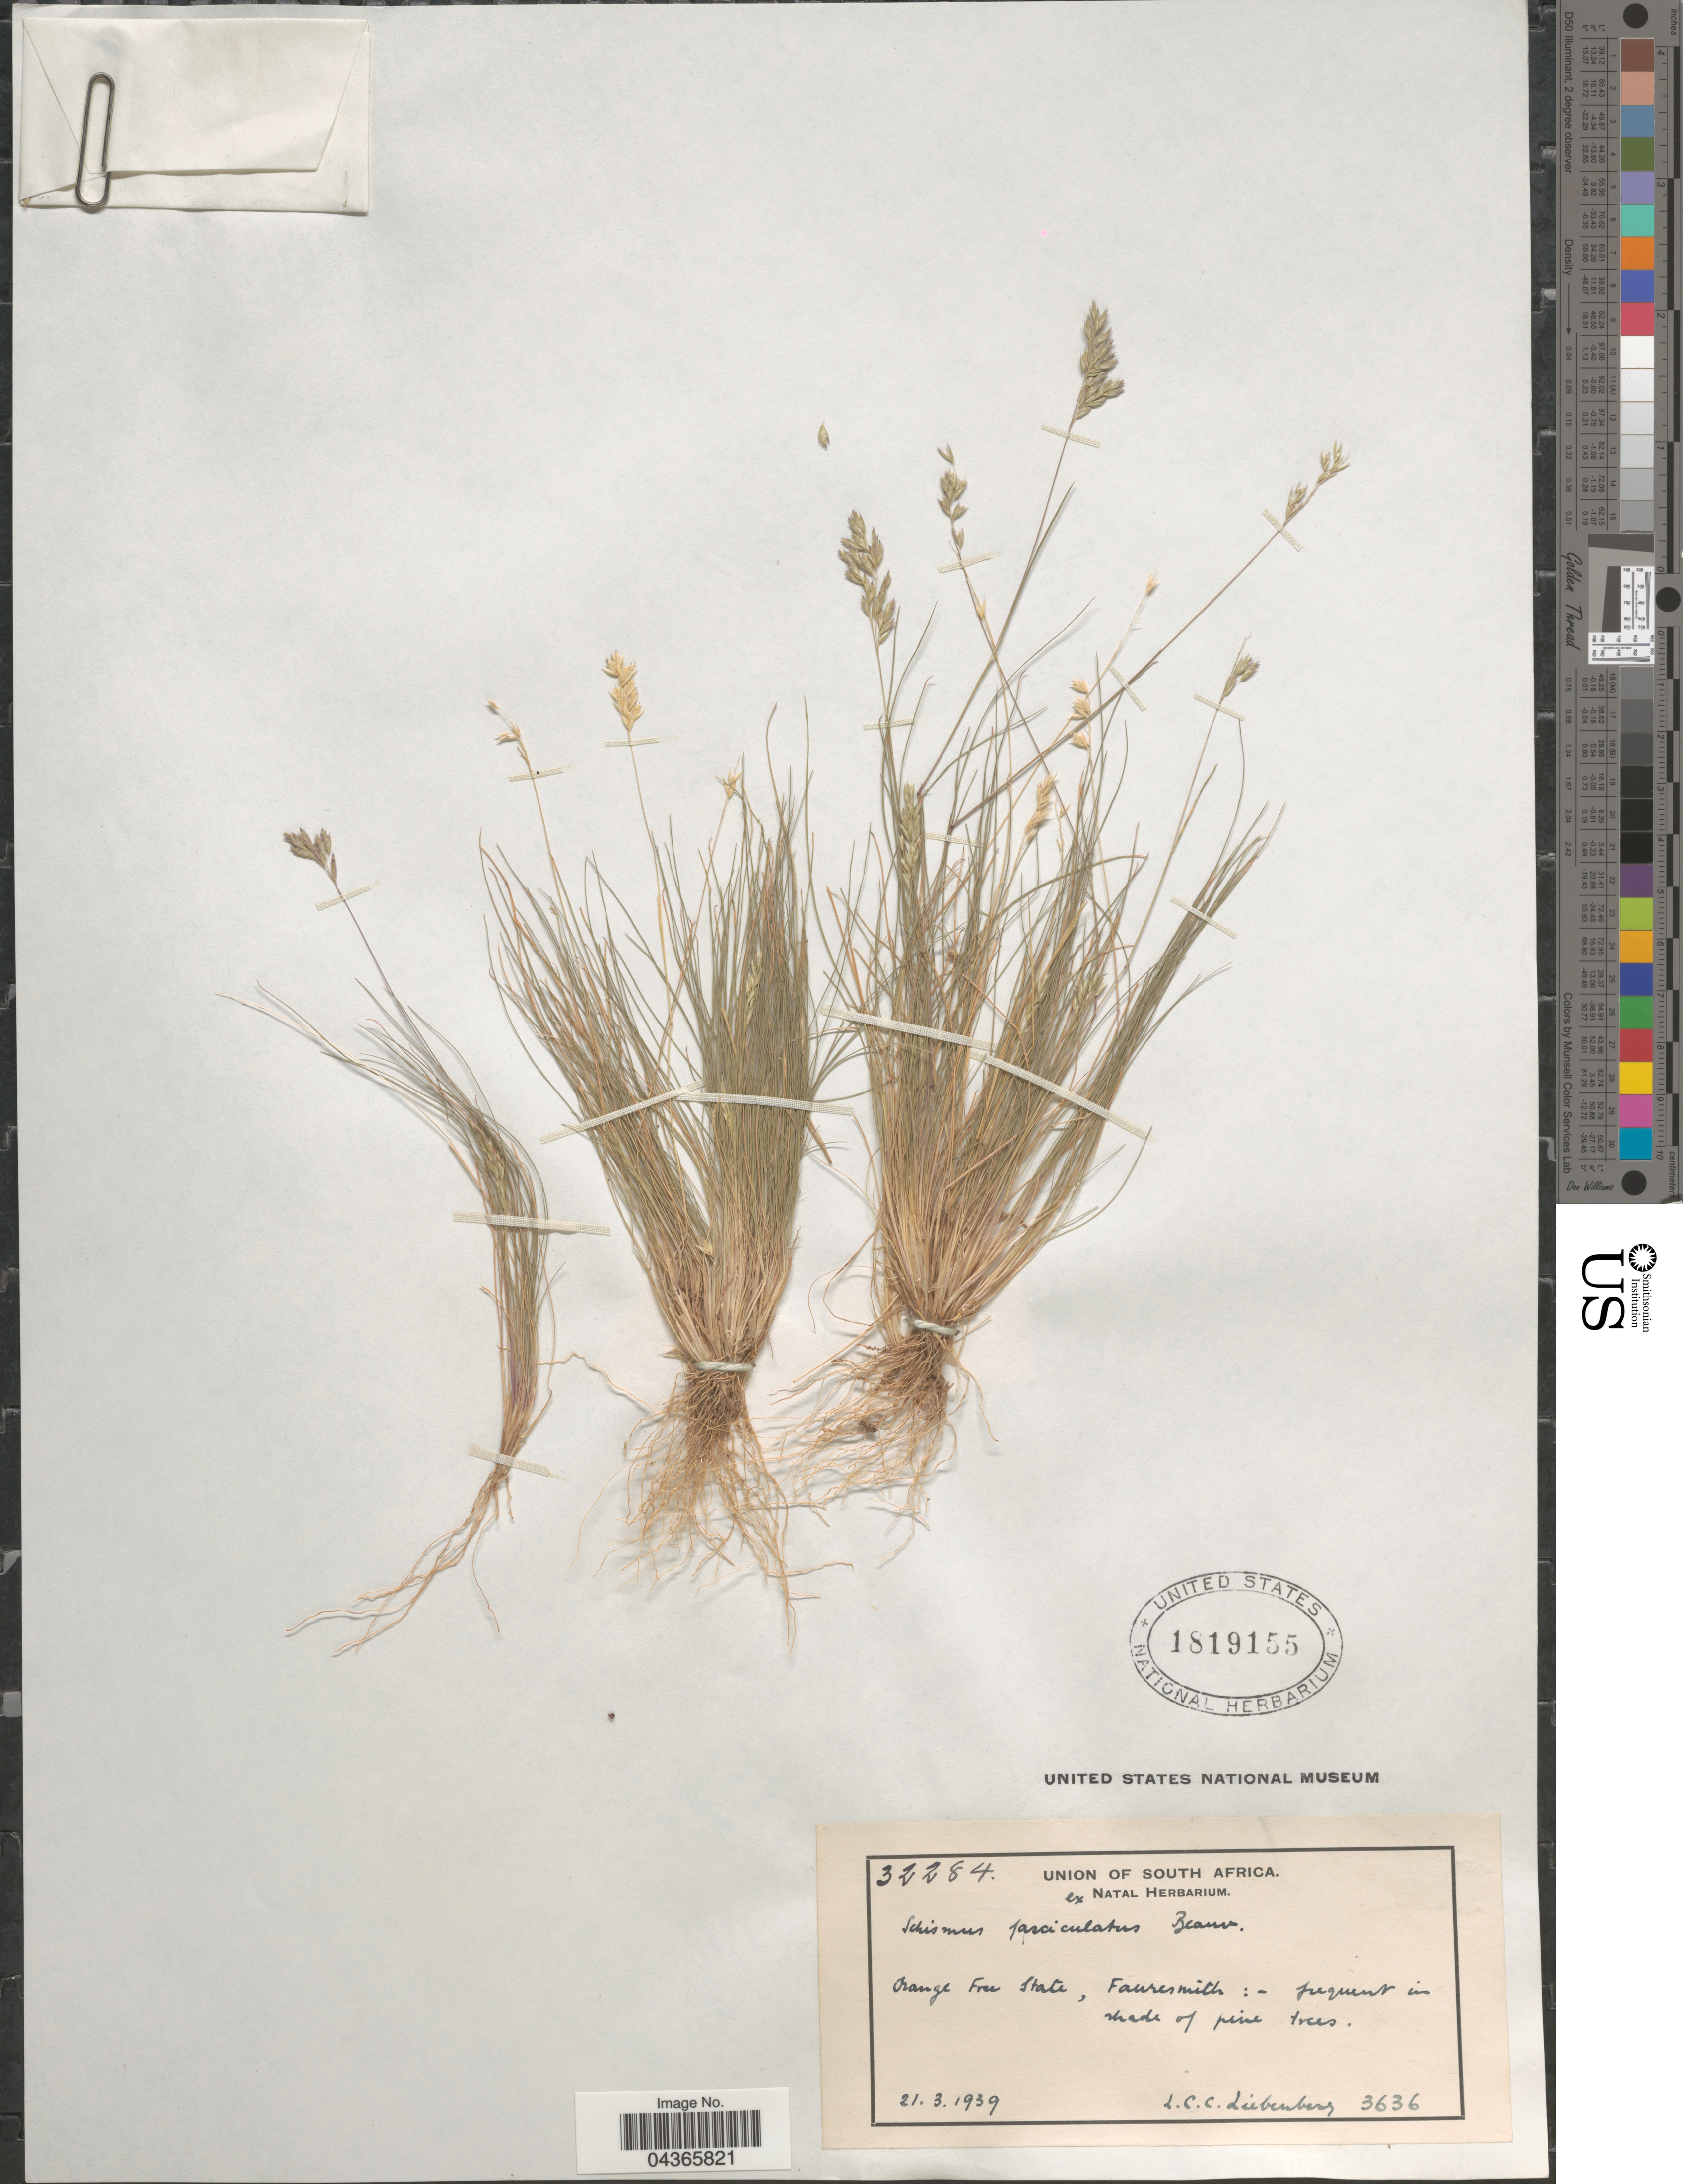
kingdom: Plantae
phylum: Tracheophyta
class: Liliopsida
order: Poales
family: Poaceae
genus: Schismus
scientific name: Schismus barbatus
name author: (L.) Thell.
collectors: L. Liebenberg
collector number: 3636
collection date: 1939-03-21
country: South Africa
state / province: Free State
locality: Orange Free State, Fauresmith: - frequent in shade of pine tress.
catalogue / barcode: US 1819155